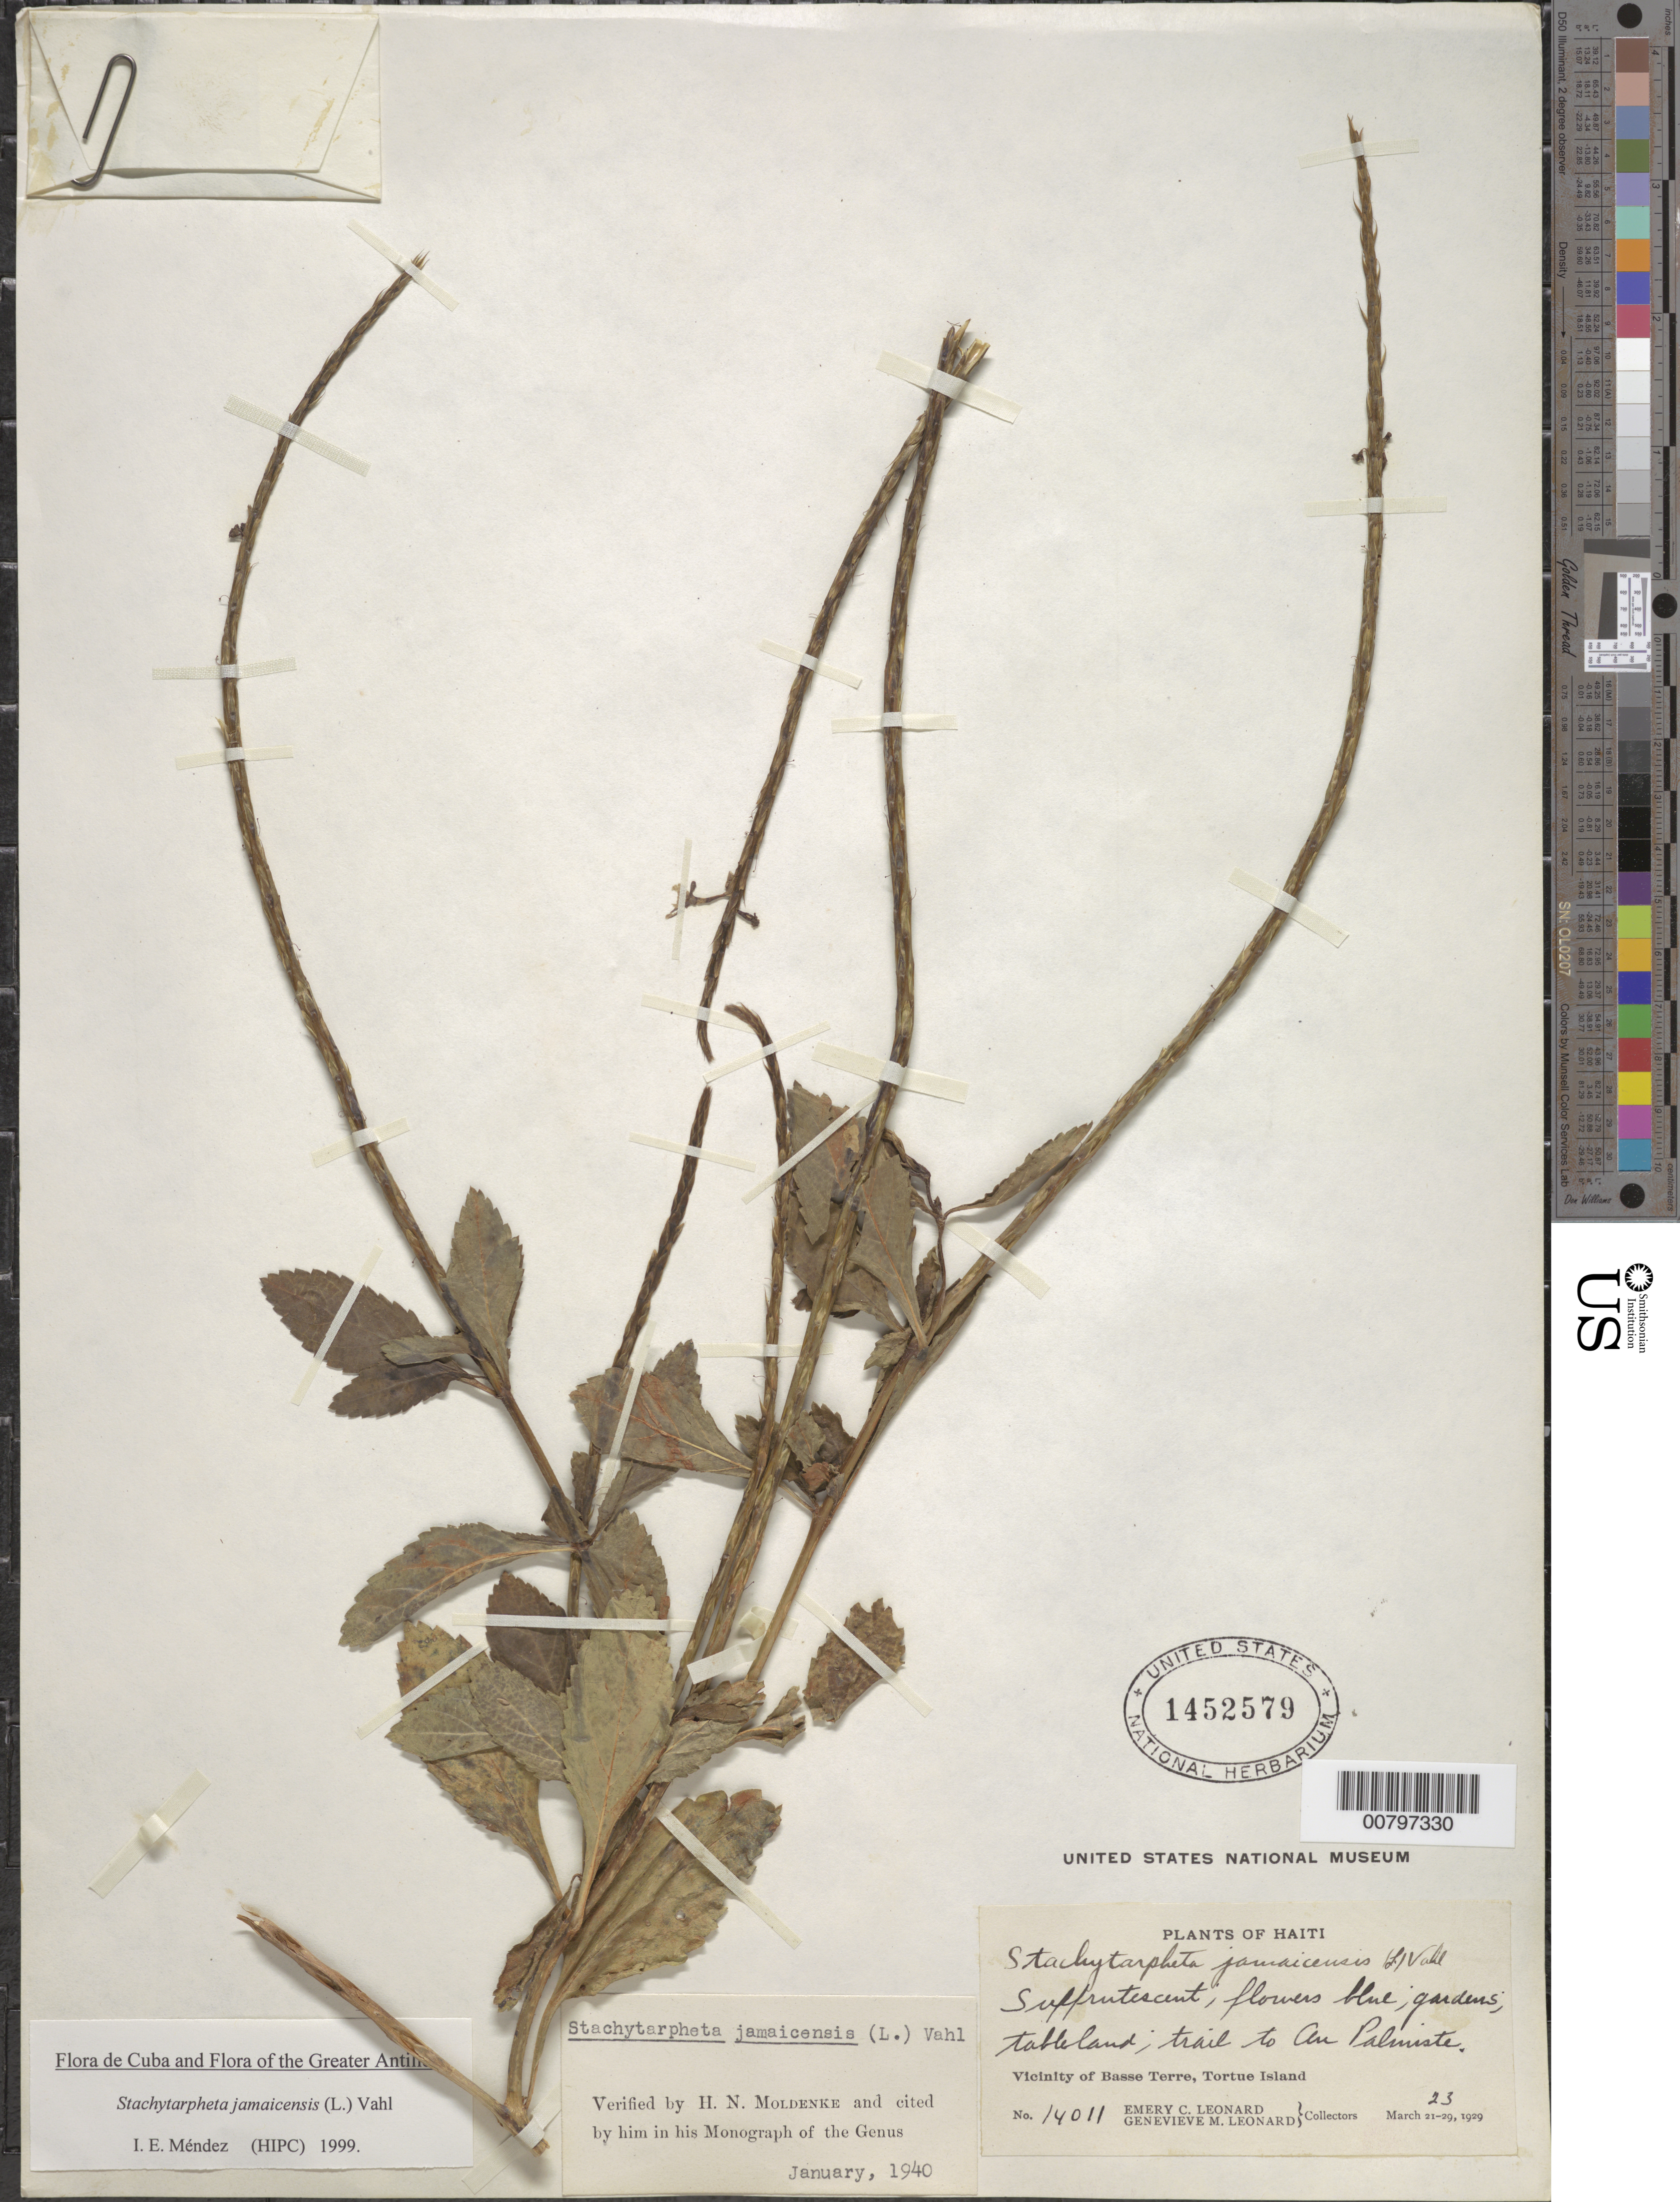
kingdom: Plantae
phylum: Tracheophyta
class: Magnoliopsida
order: Lamiales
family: Verbenaceae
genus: Stachytarpheta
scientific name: Stachytarpheta jamaicensis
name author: (L.) Vahl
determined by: Méndez, Isidro E., (HIPC)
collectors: E. C. Leonard & G. M. Leonard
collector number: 14011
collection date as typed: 23 Mar 1929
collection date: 1929-03-23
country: Haiti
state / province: Nord-Ouest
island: Hispaniola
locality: Vicinity of Basse Terre, table land, trail to Au Palmiste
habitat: Gardens,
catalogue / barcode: US 1452579